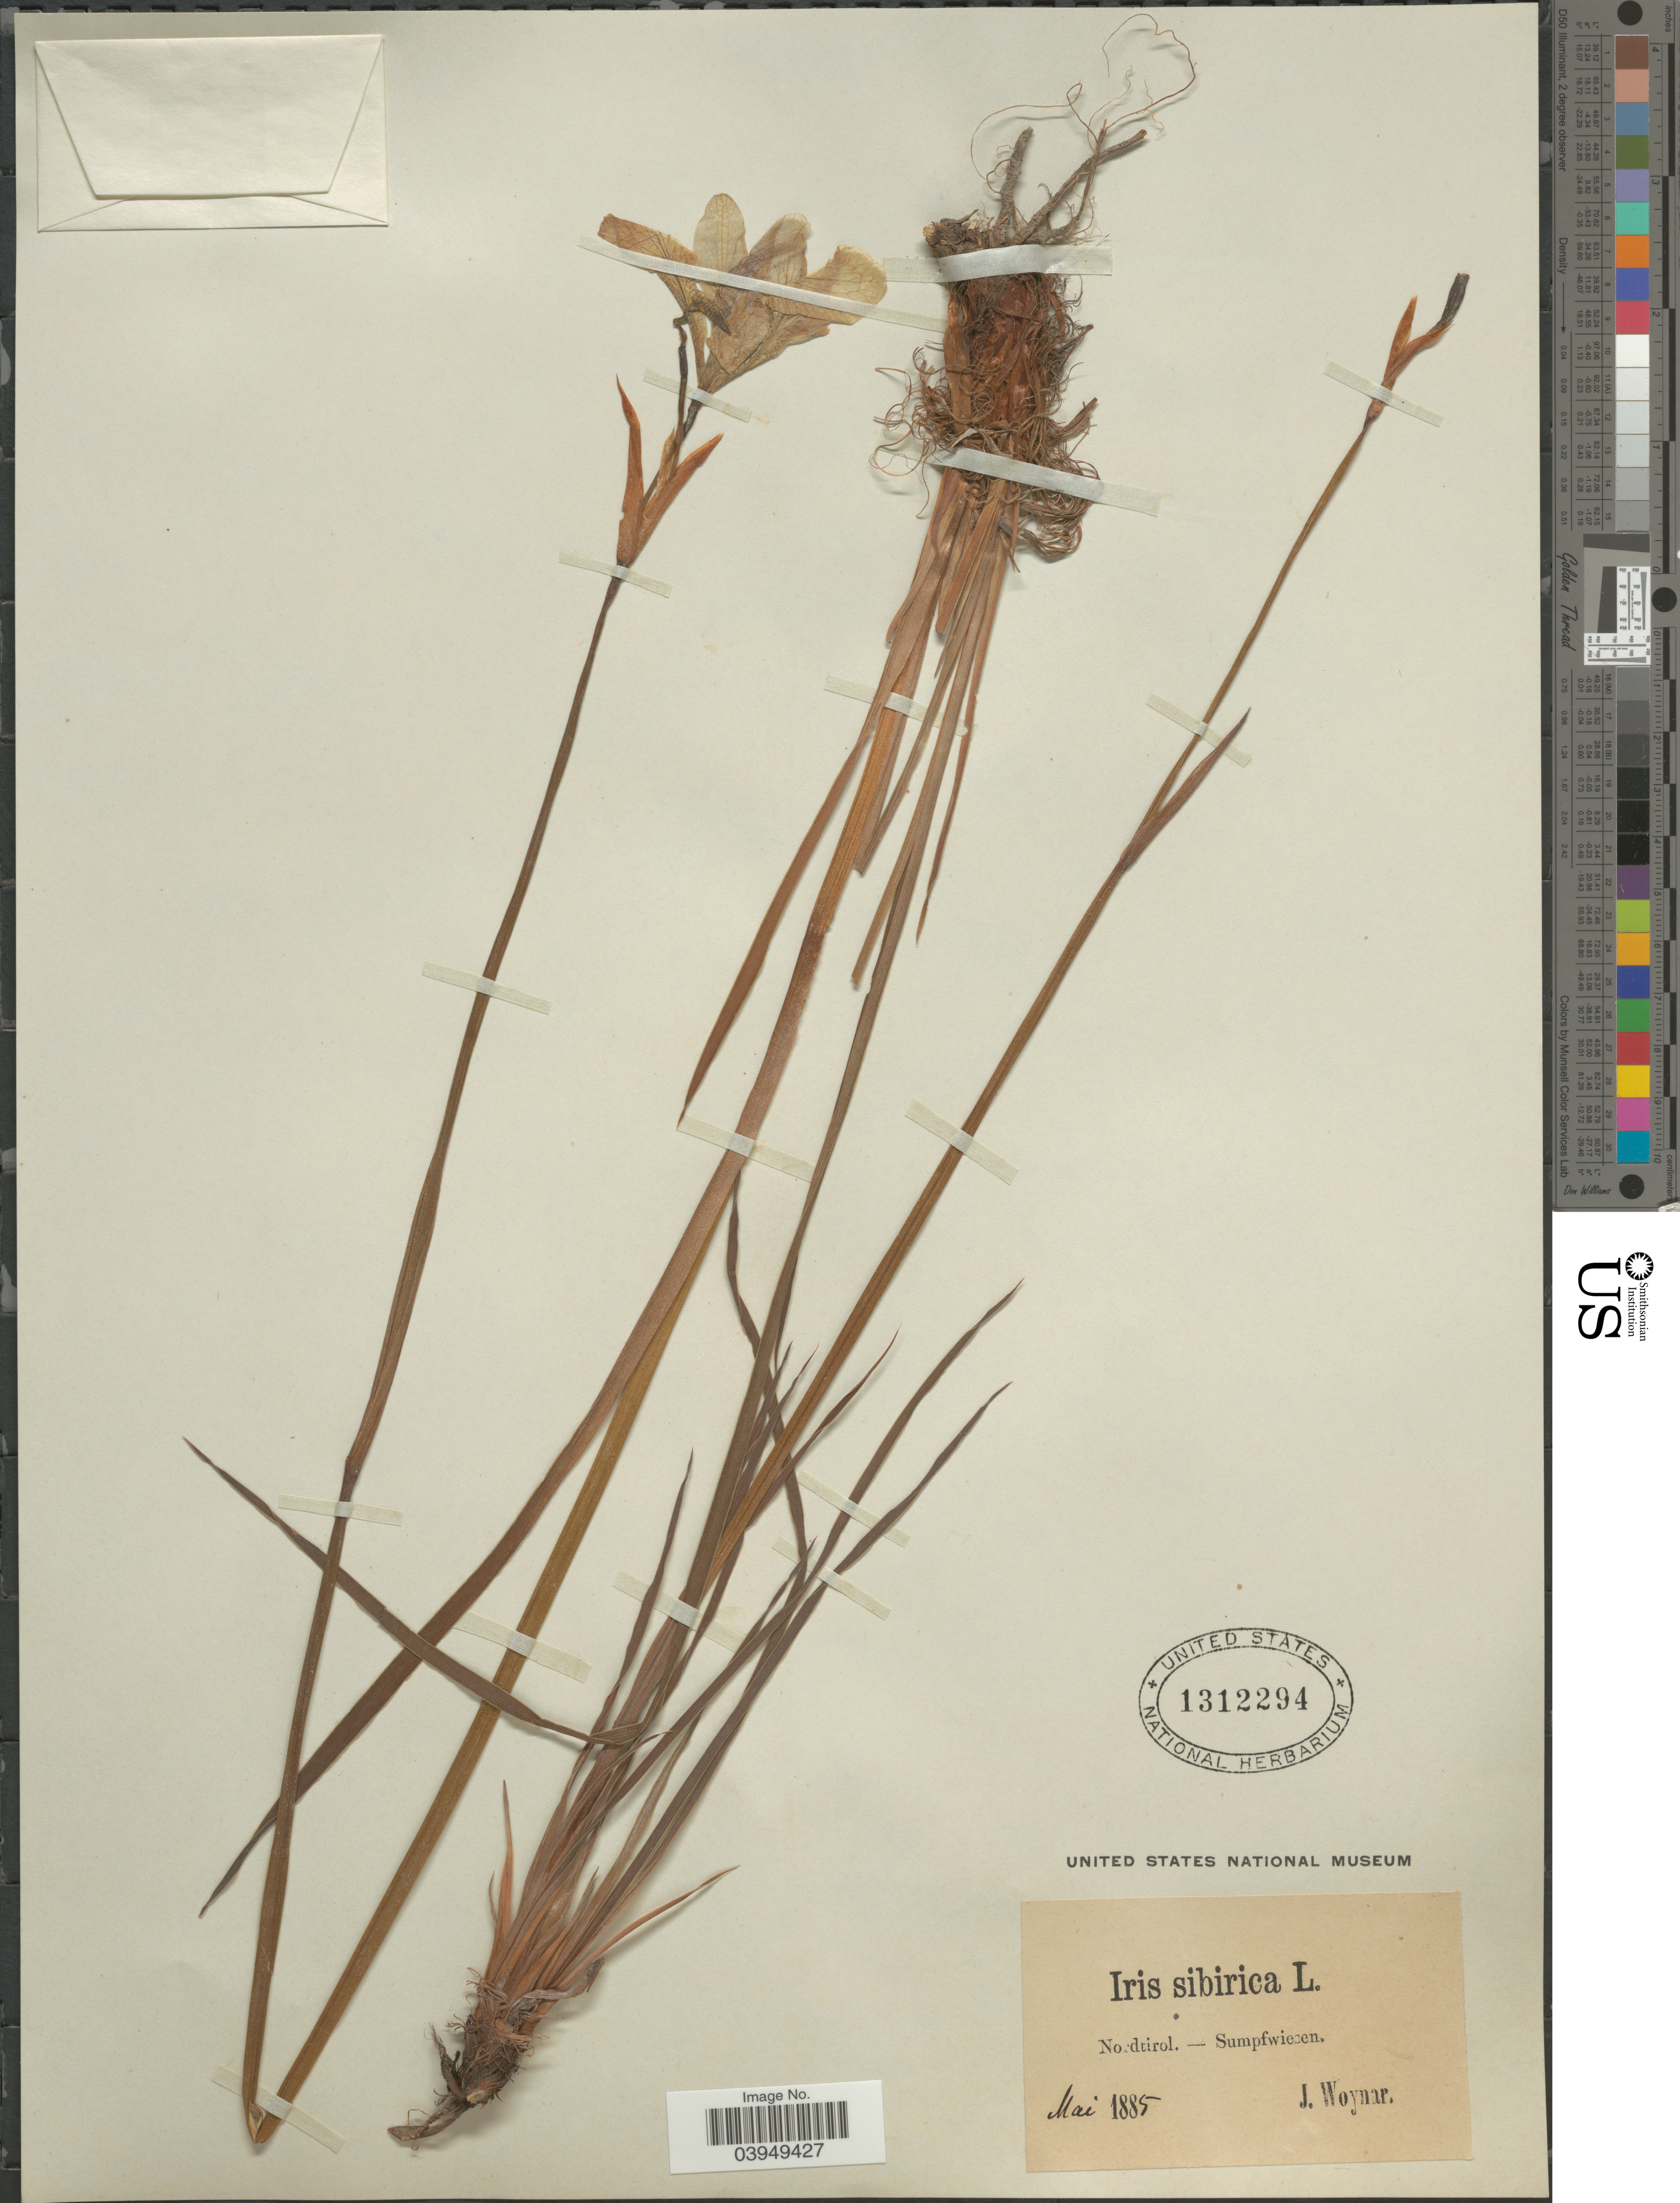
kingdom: Plantae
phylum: Tracheophyta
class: Liliopsida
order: Asparagales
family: Iridaceae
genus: Iris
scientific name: Iris sibirica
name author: L.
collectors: J. Woynar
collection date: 1885-05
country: Austria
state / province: Tirol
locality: Nordtirol - Sumpfwiezen.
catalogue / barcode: US 1312294